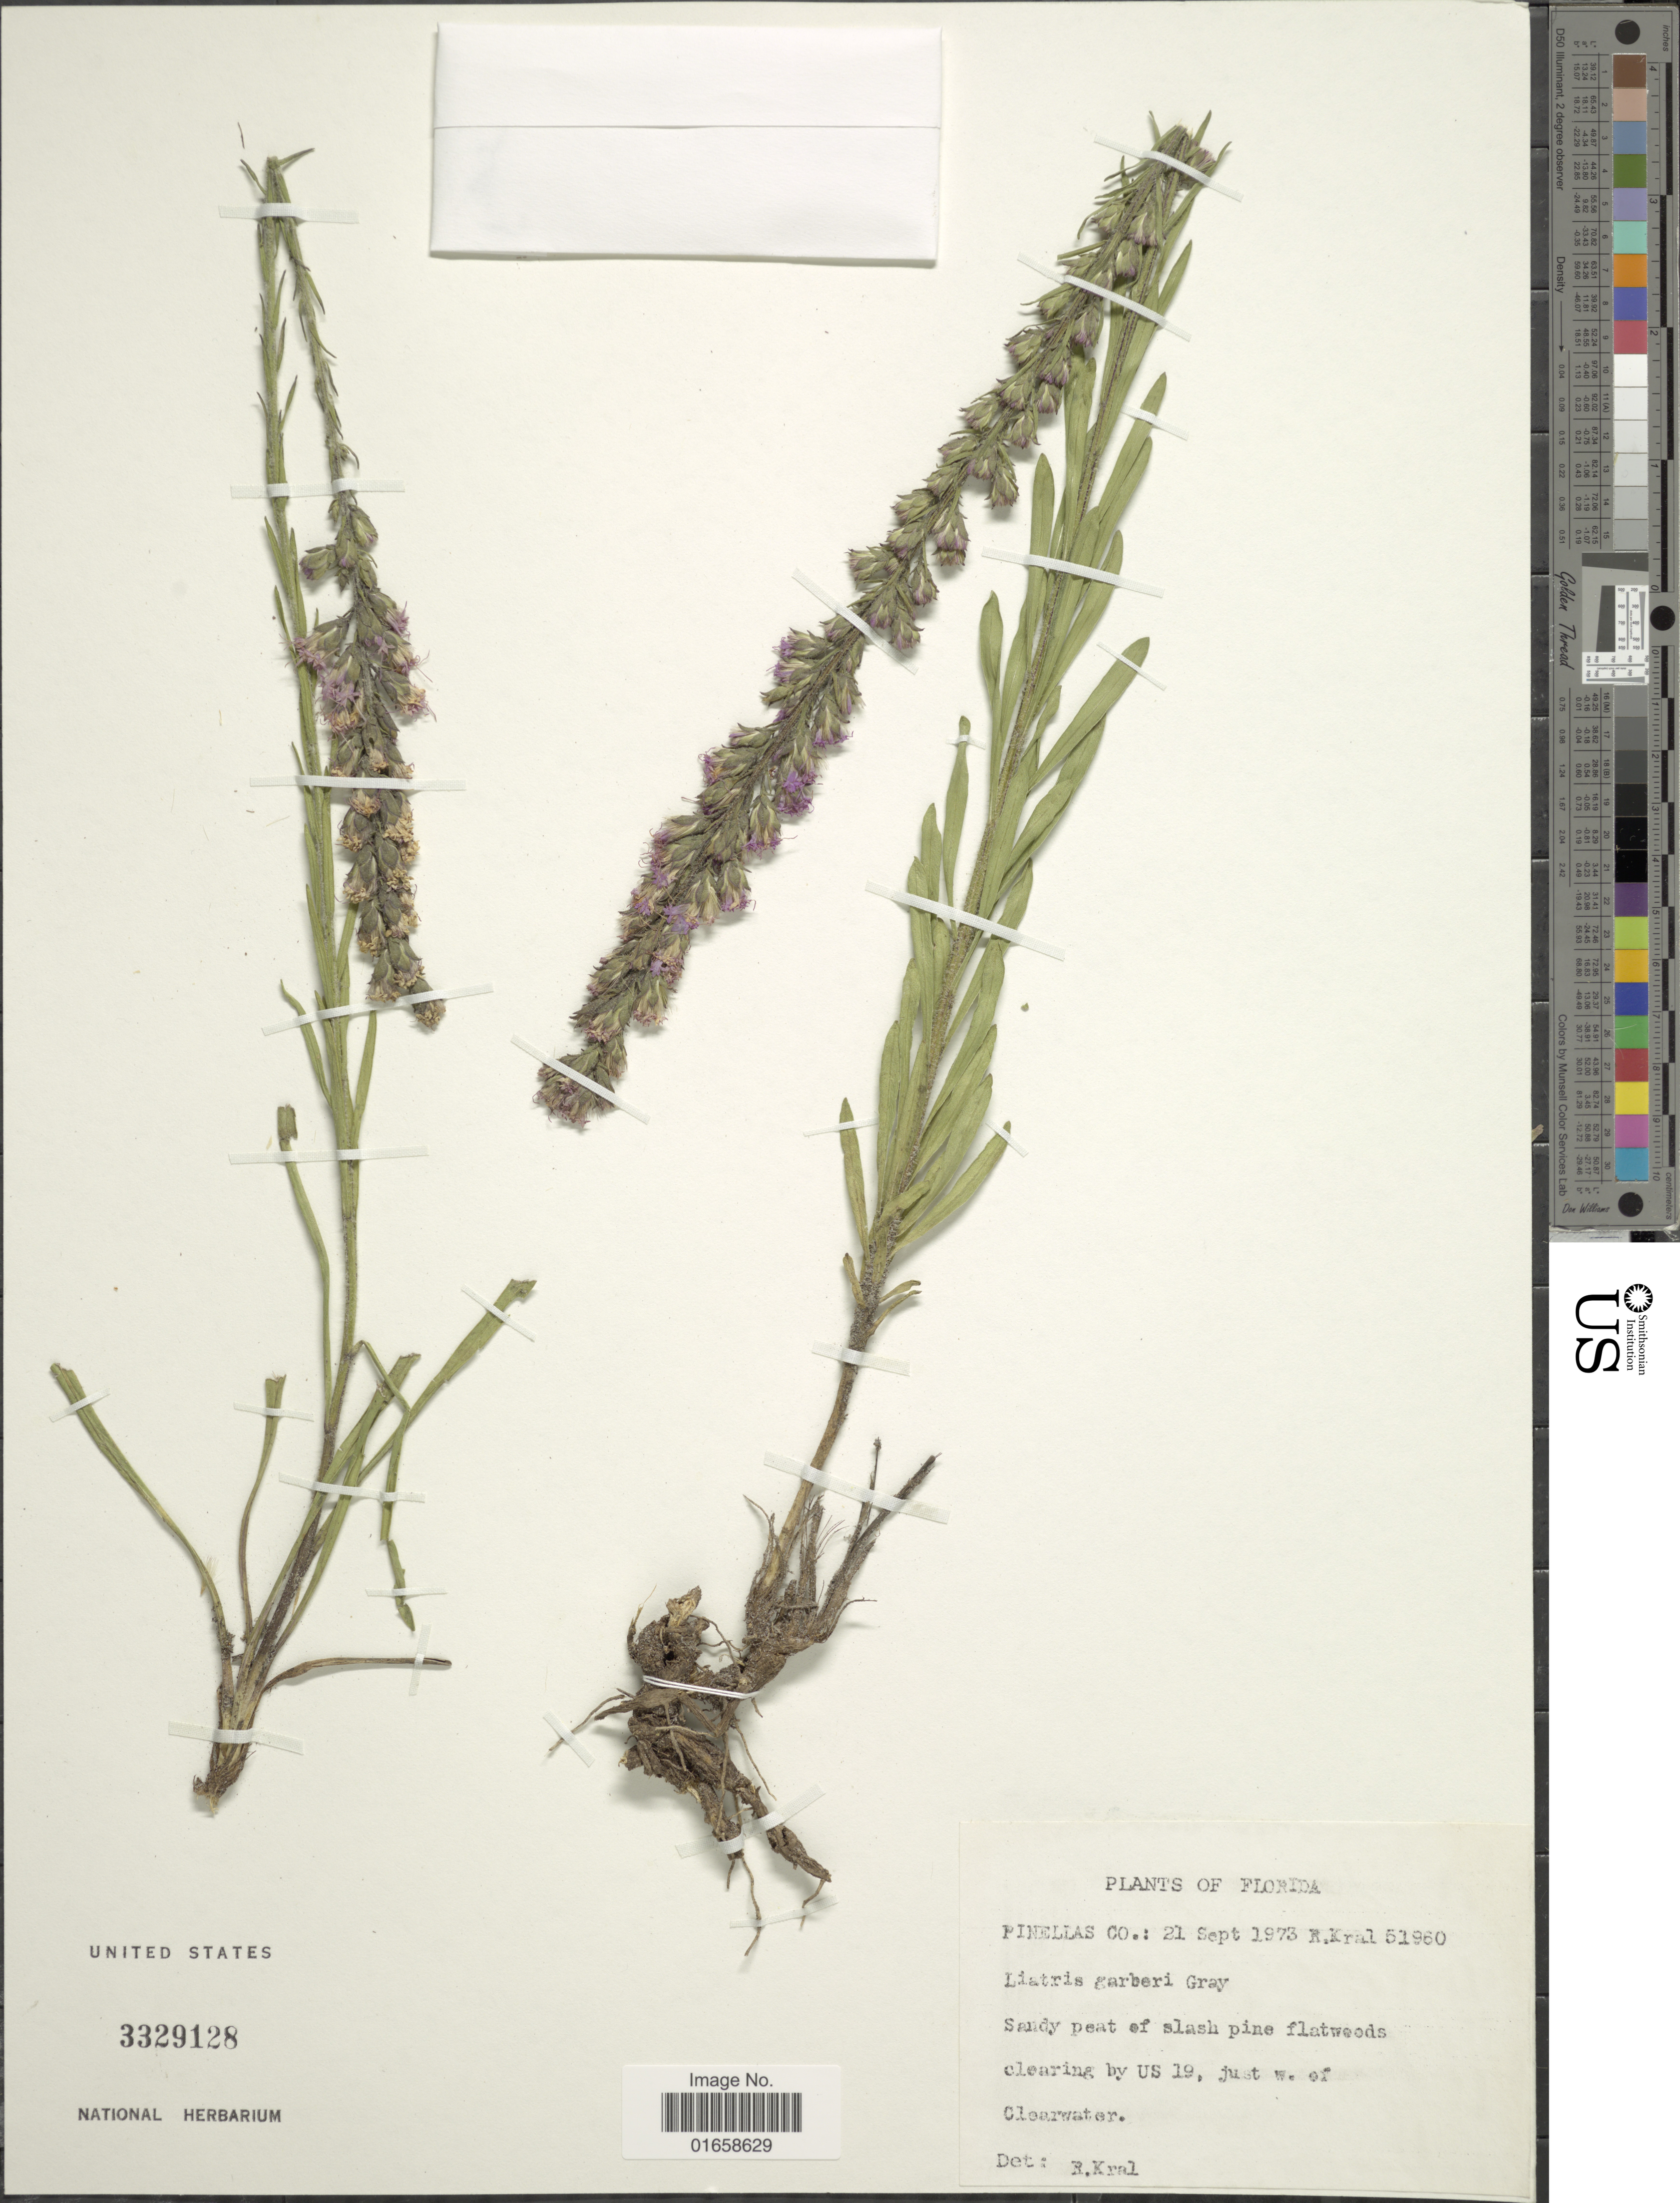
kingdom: Plantae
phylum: Tracheophyta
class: Magnoliopsida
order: Asterales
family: Asteraceae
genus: Liatris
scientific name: Liatris garberi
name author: A. Gray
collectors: R. Kral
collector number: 51960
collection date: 1973-09-21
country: United States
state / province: Florida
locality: Sandy peat of slash pine flatwoods, clearing by US 19, just w. of Clearwater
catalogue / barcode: US 3329128